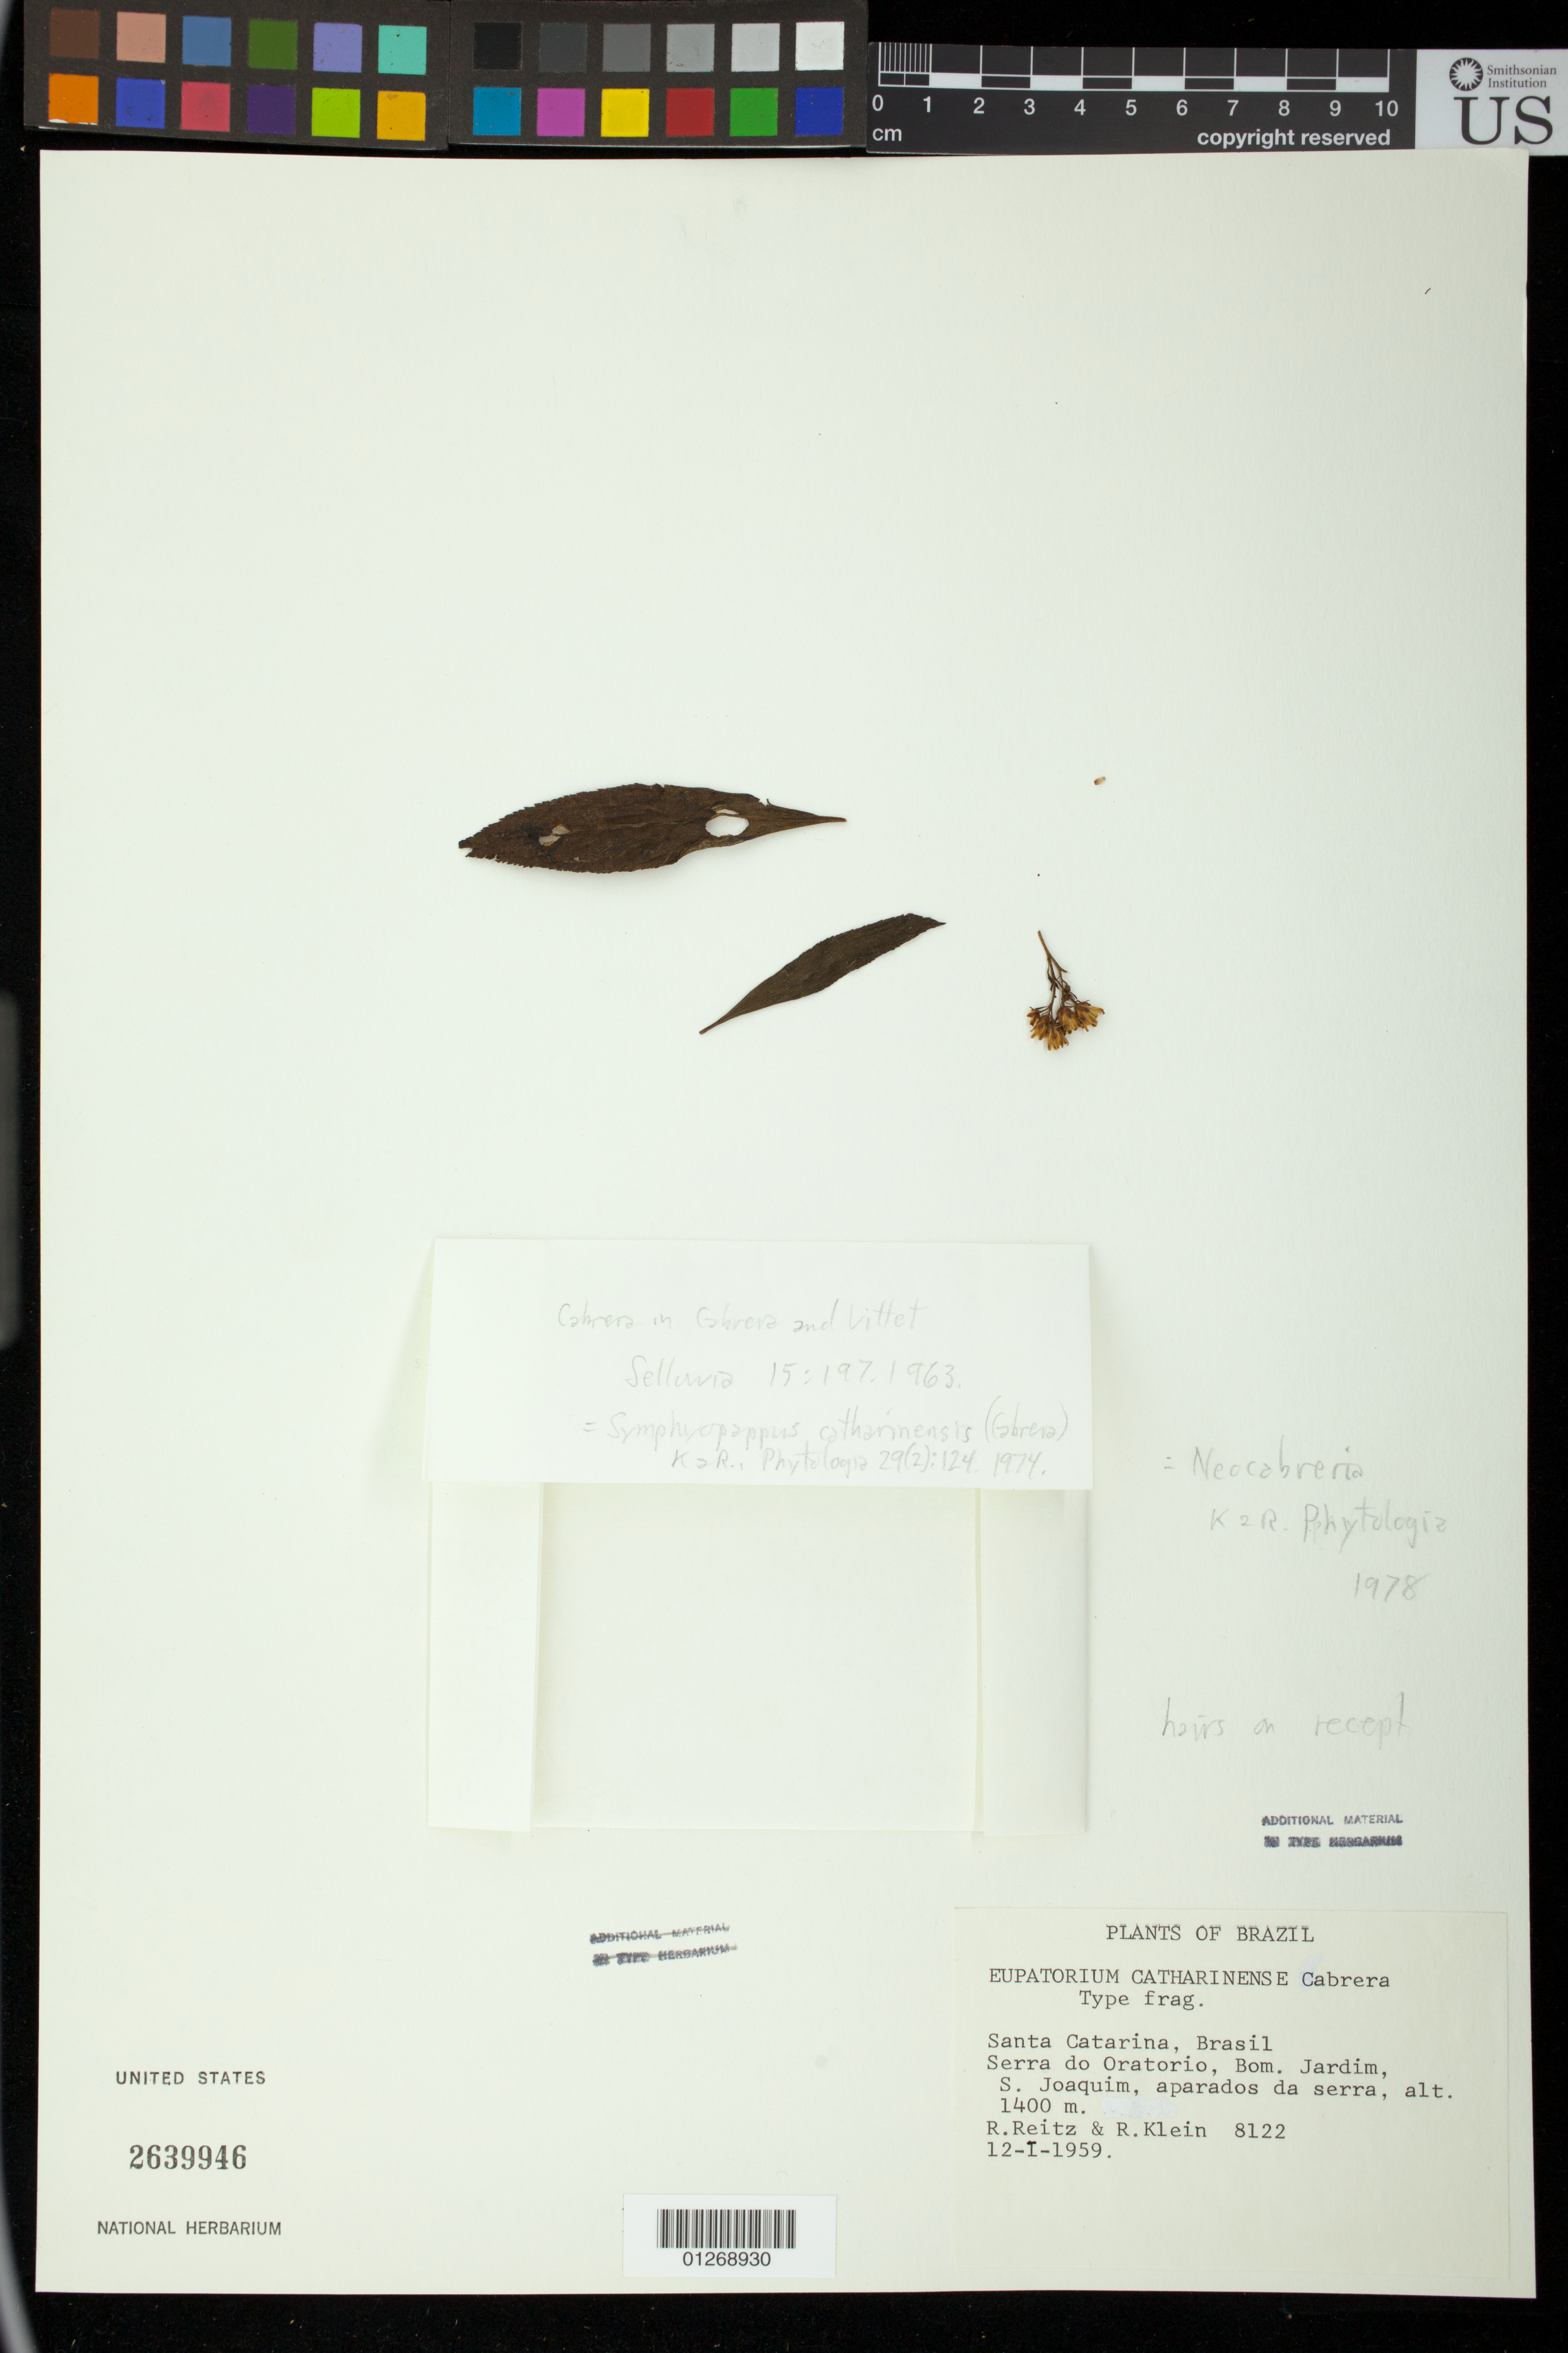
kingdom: Plantae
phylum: Tracheophyta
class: Magnoliopsida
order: Asterales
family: Asteraceae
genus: Eupatorium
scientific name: Eupatorium catharinense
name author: Cabrera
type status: Isotype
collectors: R. Reitz & R. M. Klein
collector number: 8122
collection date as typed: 12 Jan 1959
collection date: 1959-01-12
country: Brazil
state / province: Santa Catarina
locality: Serra do Oratório, Bom. Jardim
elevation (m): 1400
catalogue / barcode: US 2639946